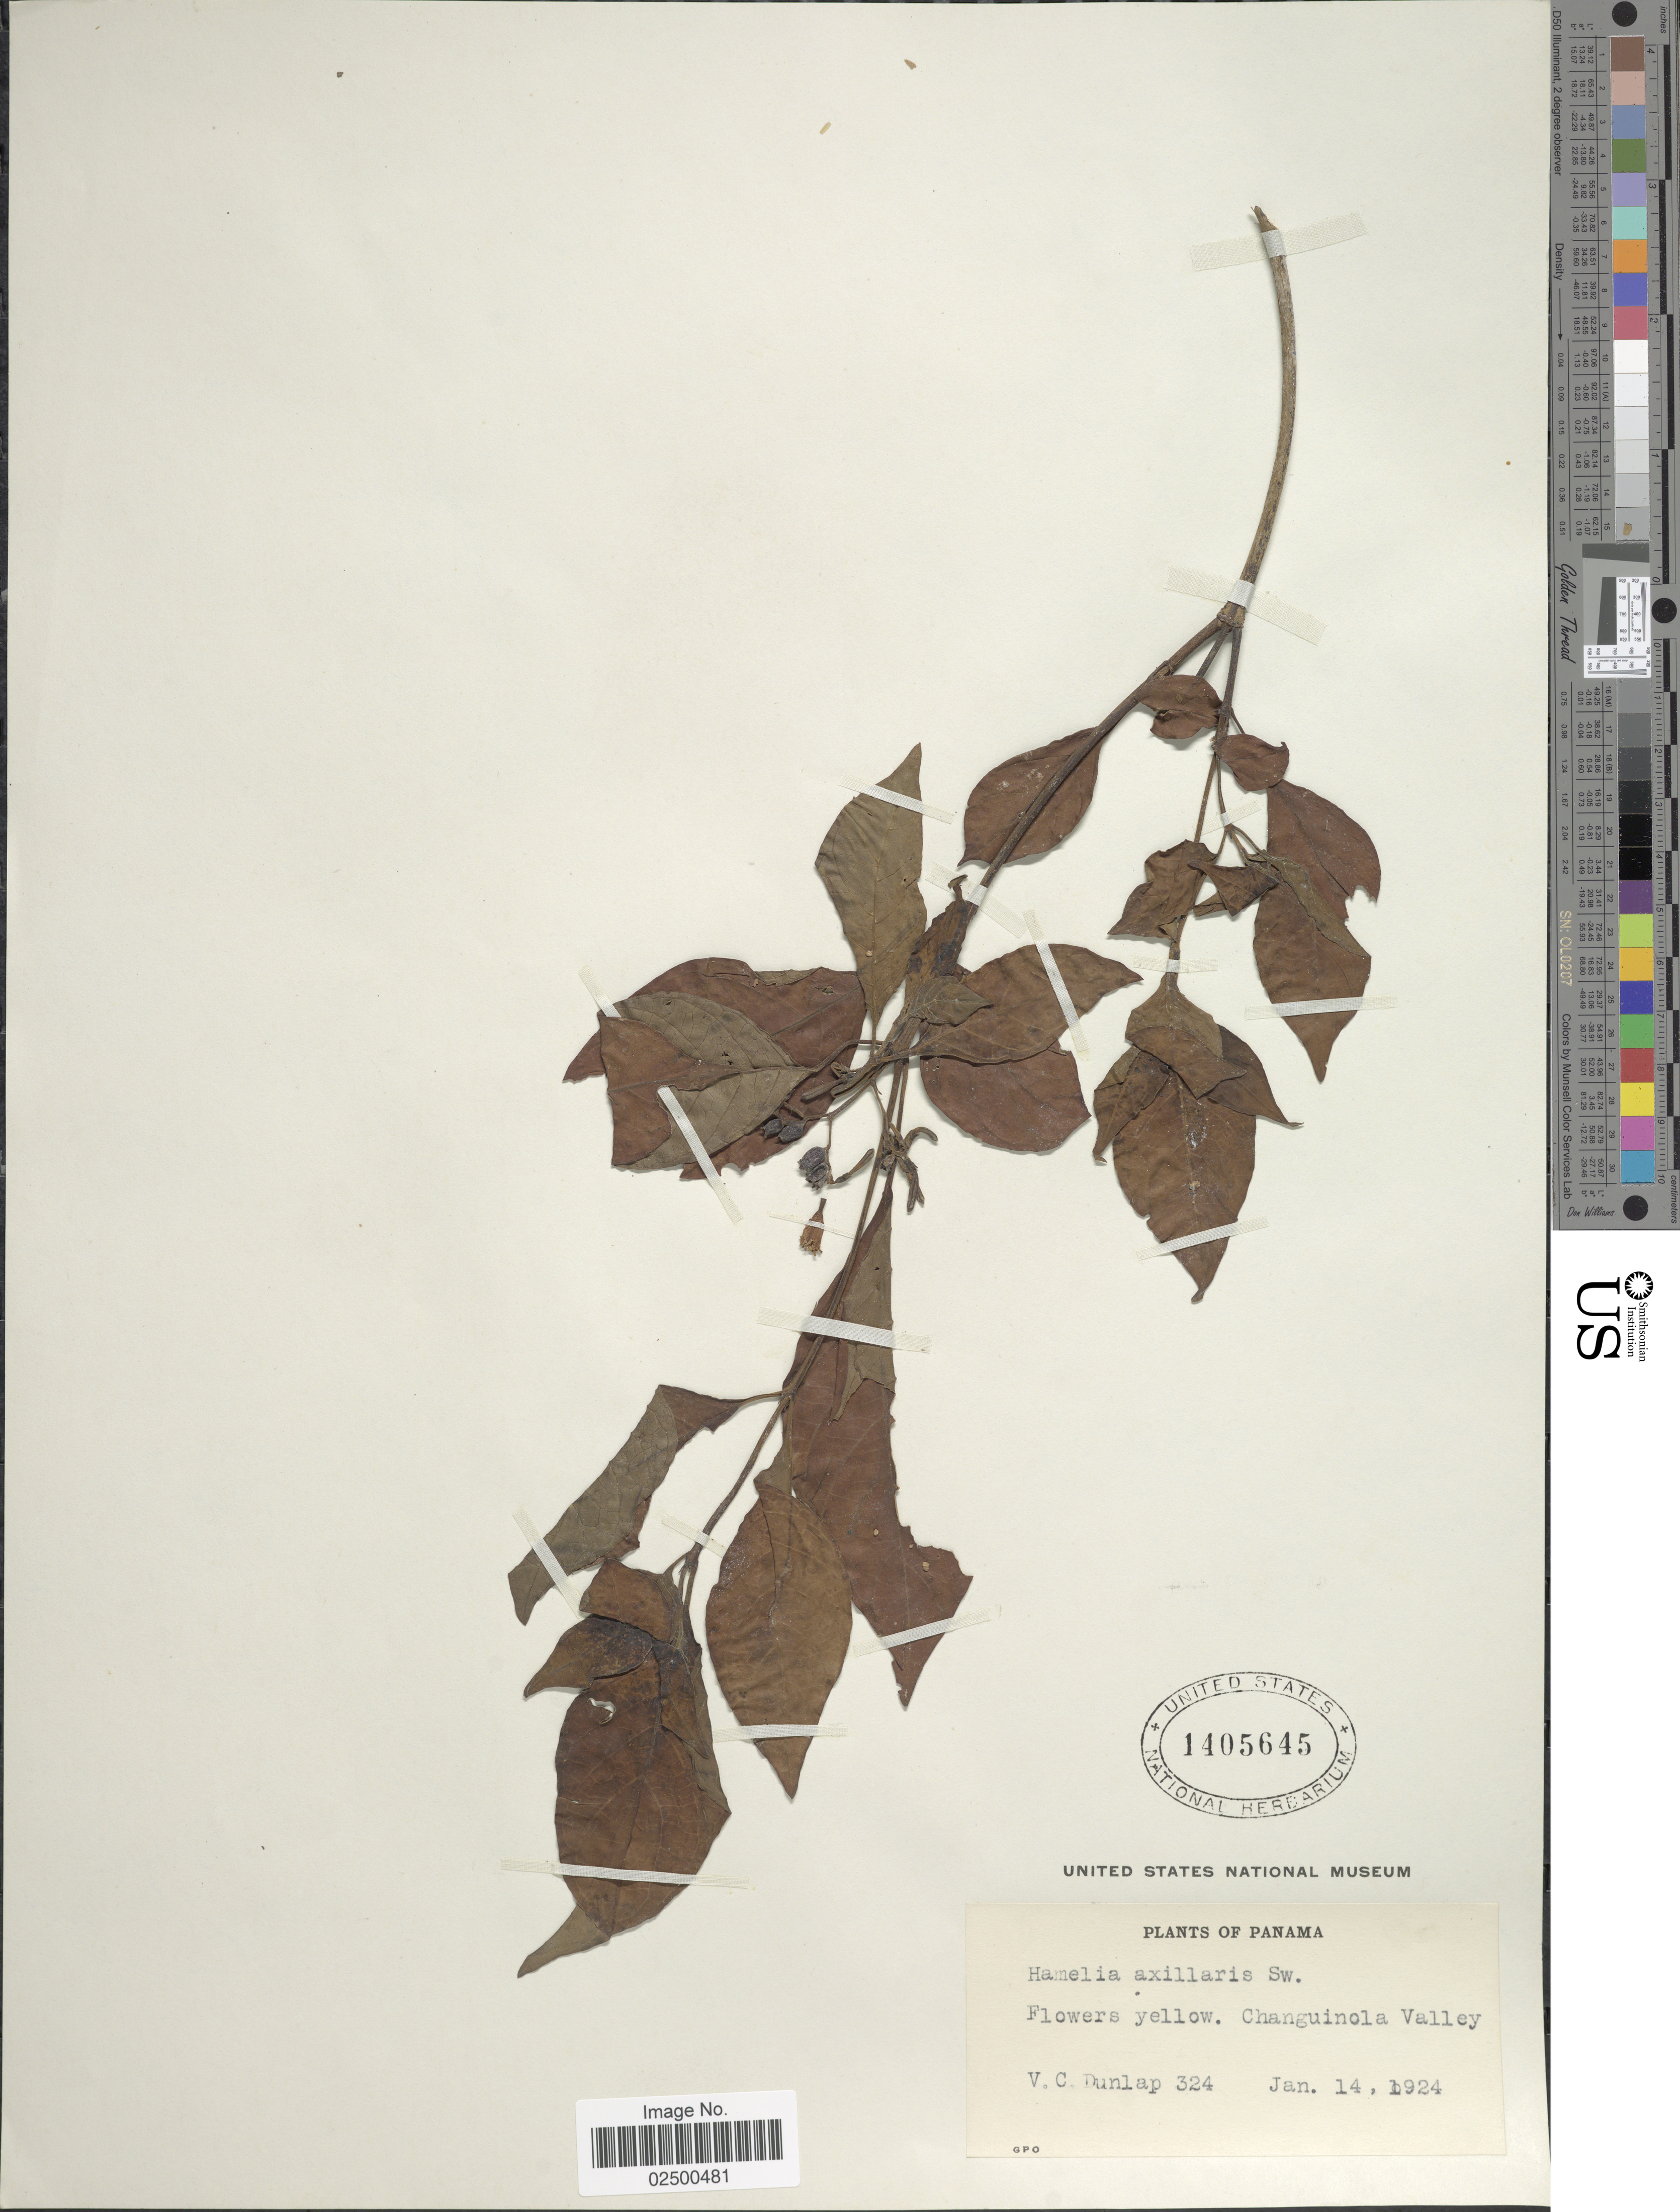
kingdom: Plantae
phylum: Tracheophyta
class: Magnoliopsida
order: Gentianales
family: Rubiaceae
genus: Hamelia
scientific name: Hamelia axillaris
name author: Sw.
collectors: V. C. Dunlap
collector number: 324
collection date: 1924-01-14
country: Panama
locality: Changuinola Valley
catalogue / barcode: US 1405645